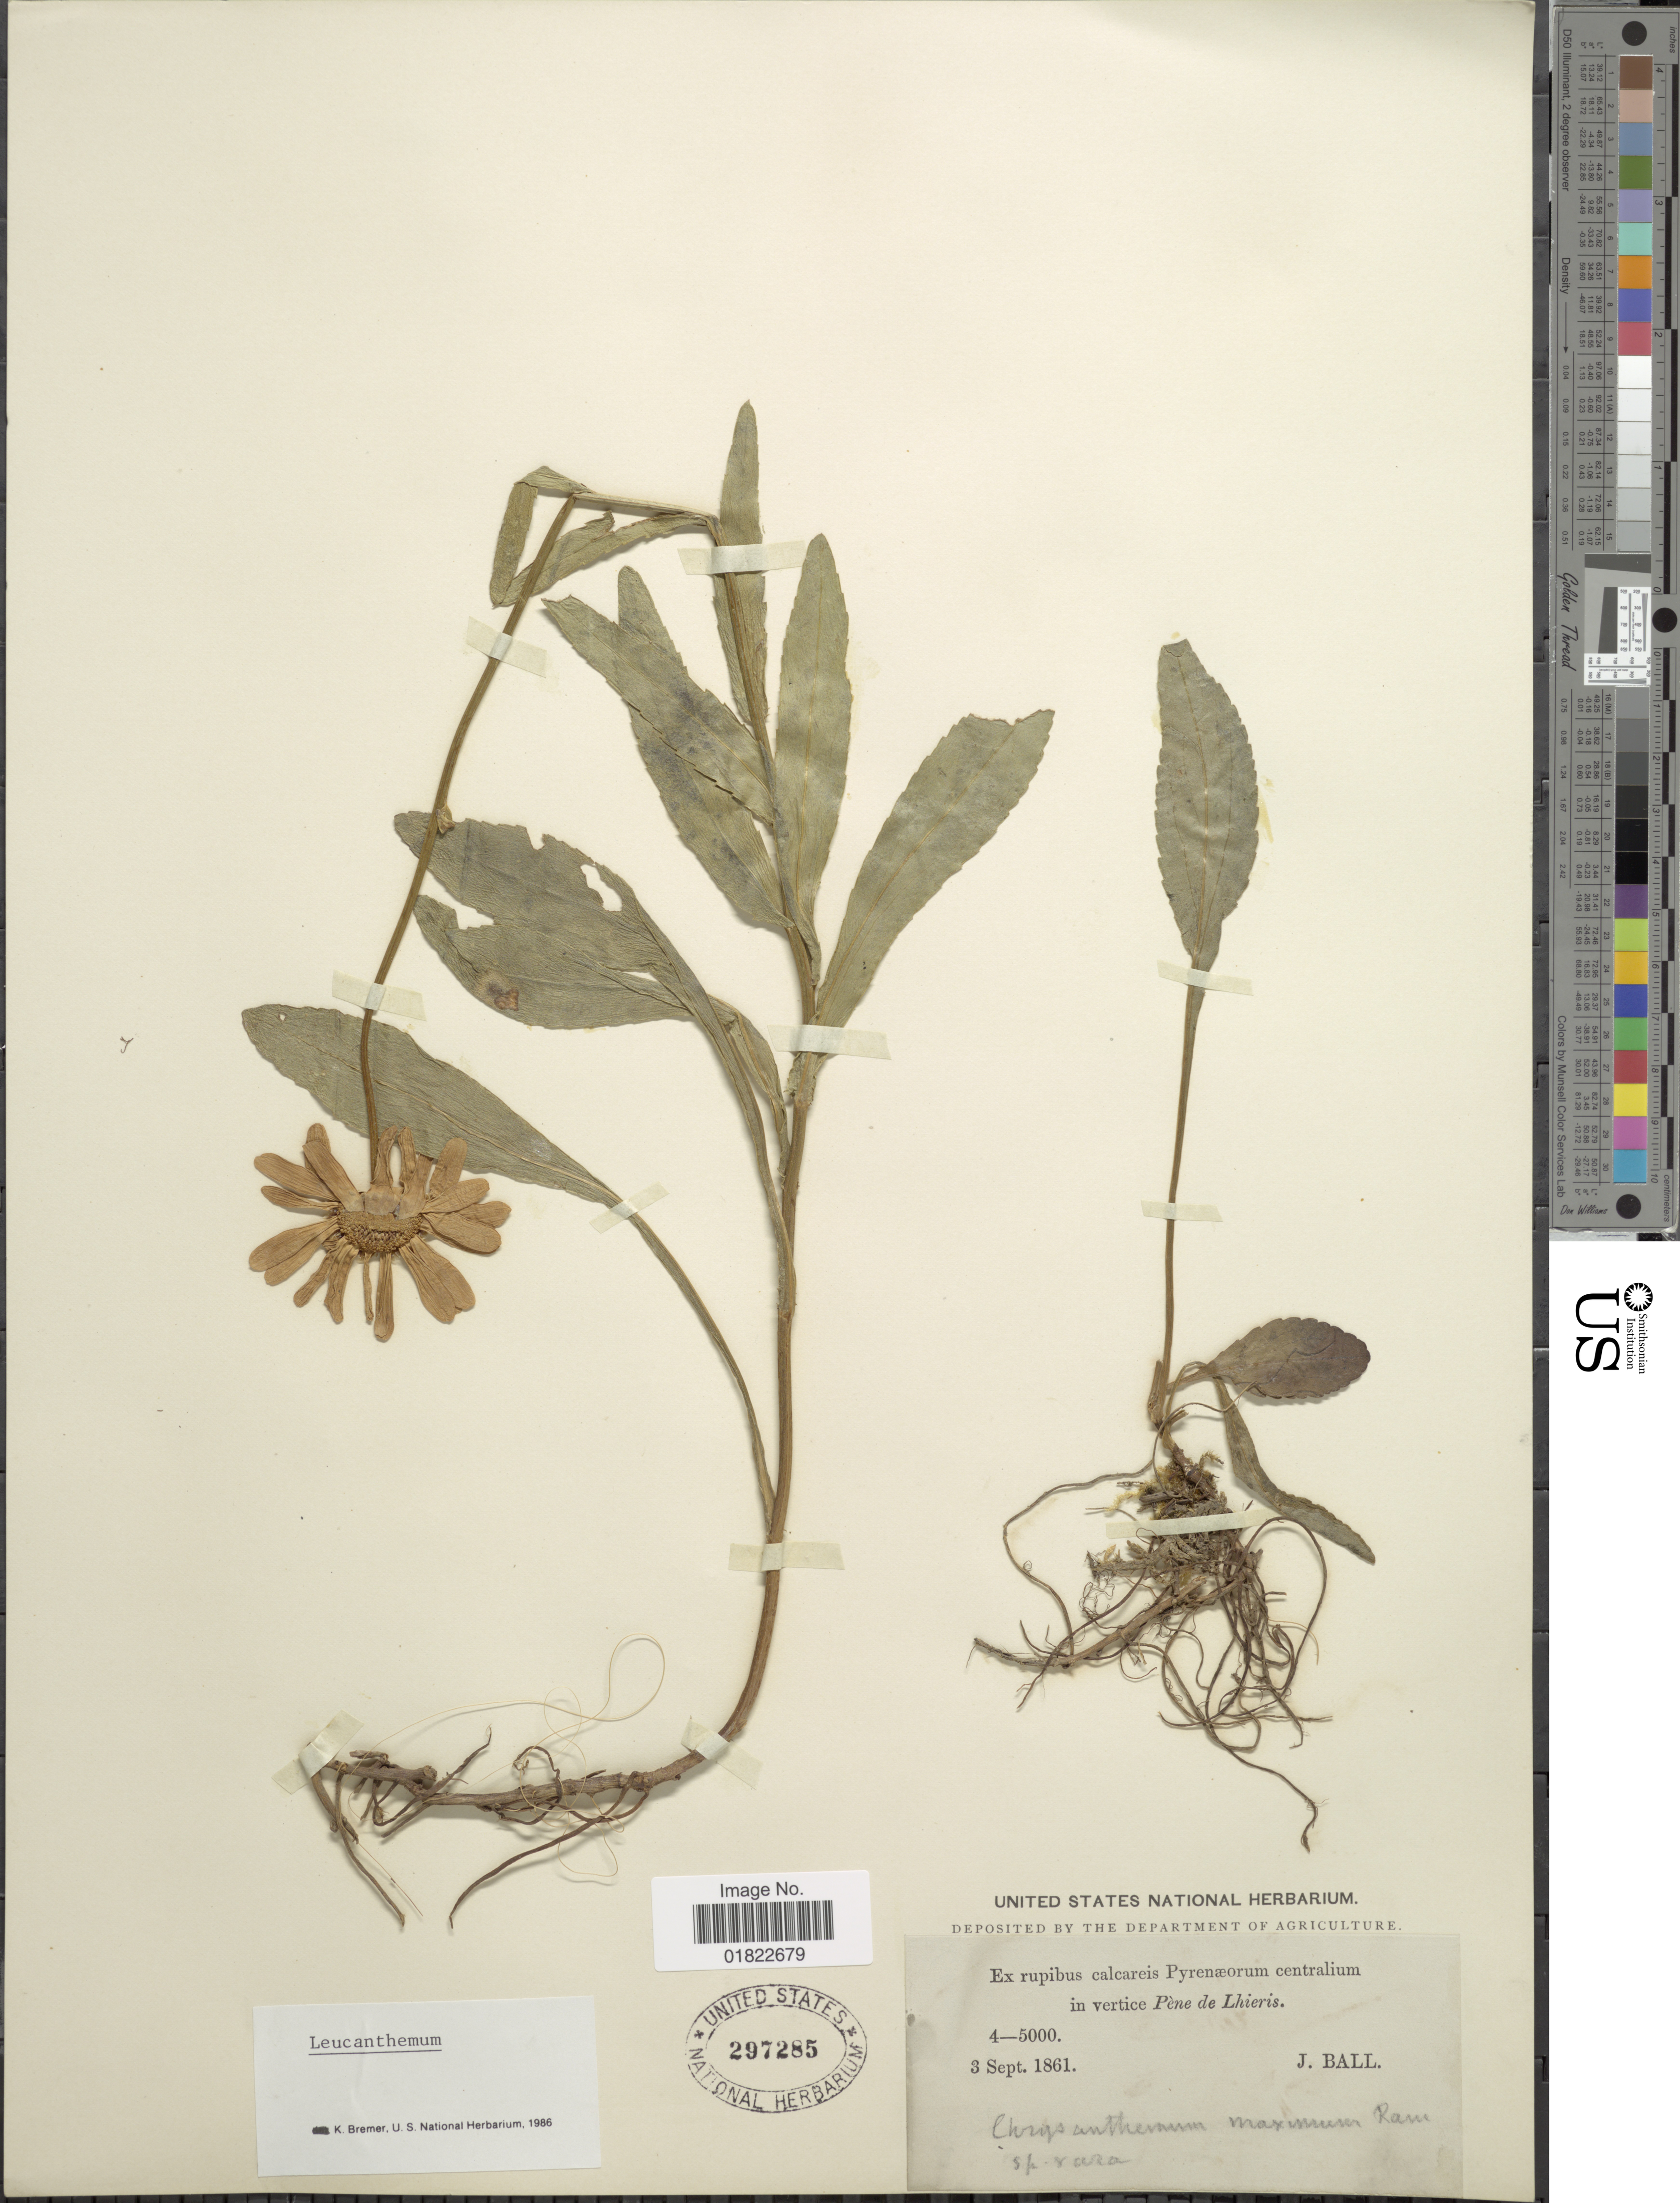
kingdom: Plantae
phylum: Tracheophyta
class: Magnoliopsida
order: Asterales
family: Asteraceae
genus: Leucanthemum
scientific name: Leucanthemum maximum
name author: (Ramond) DC.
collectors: J. Ball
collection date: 1861-09-03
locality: Pene de Lhieris.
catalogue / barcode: US 297285